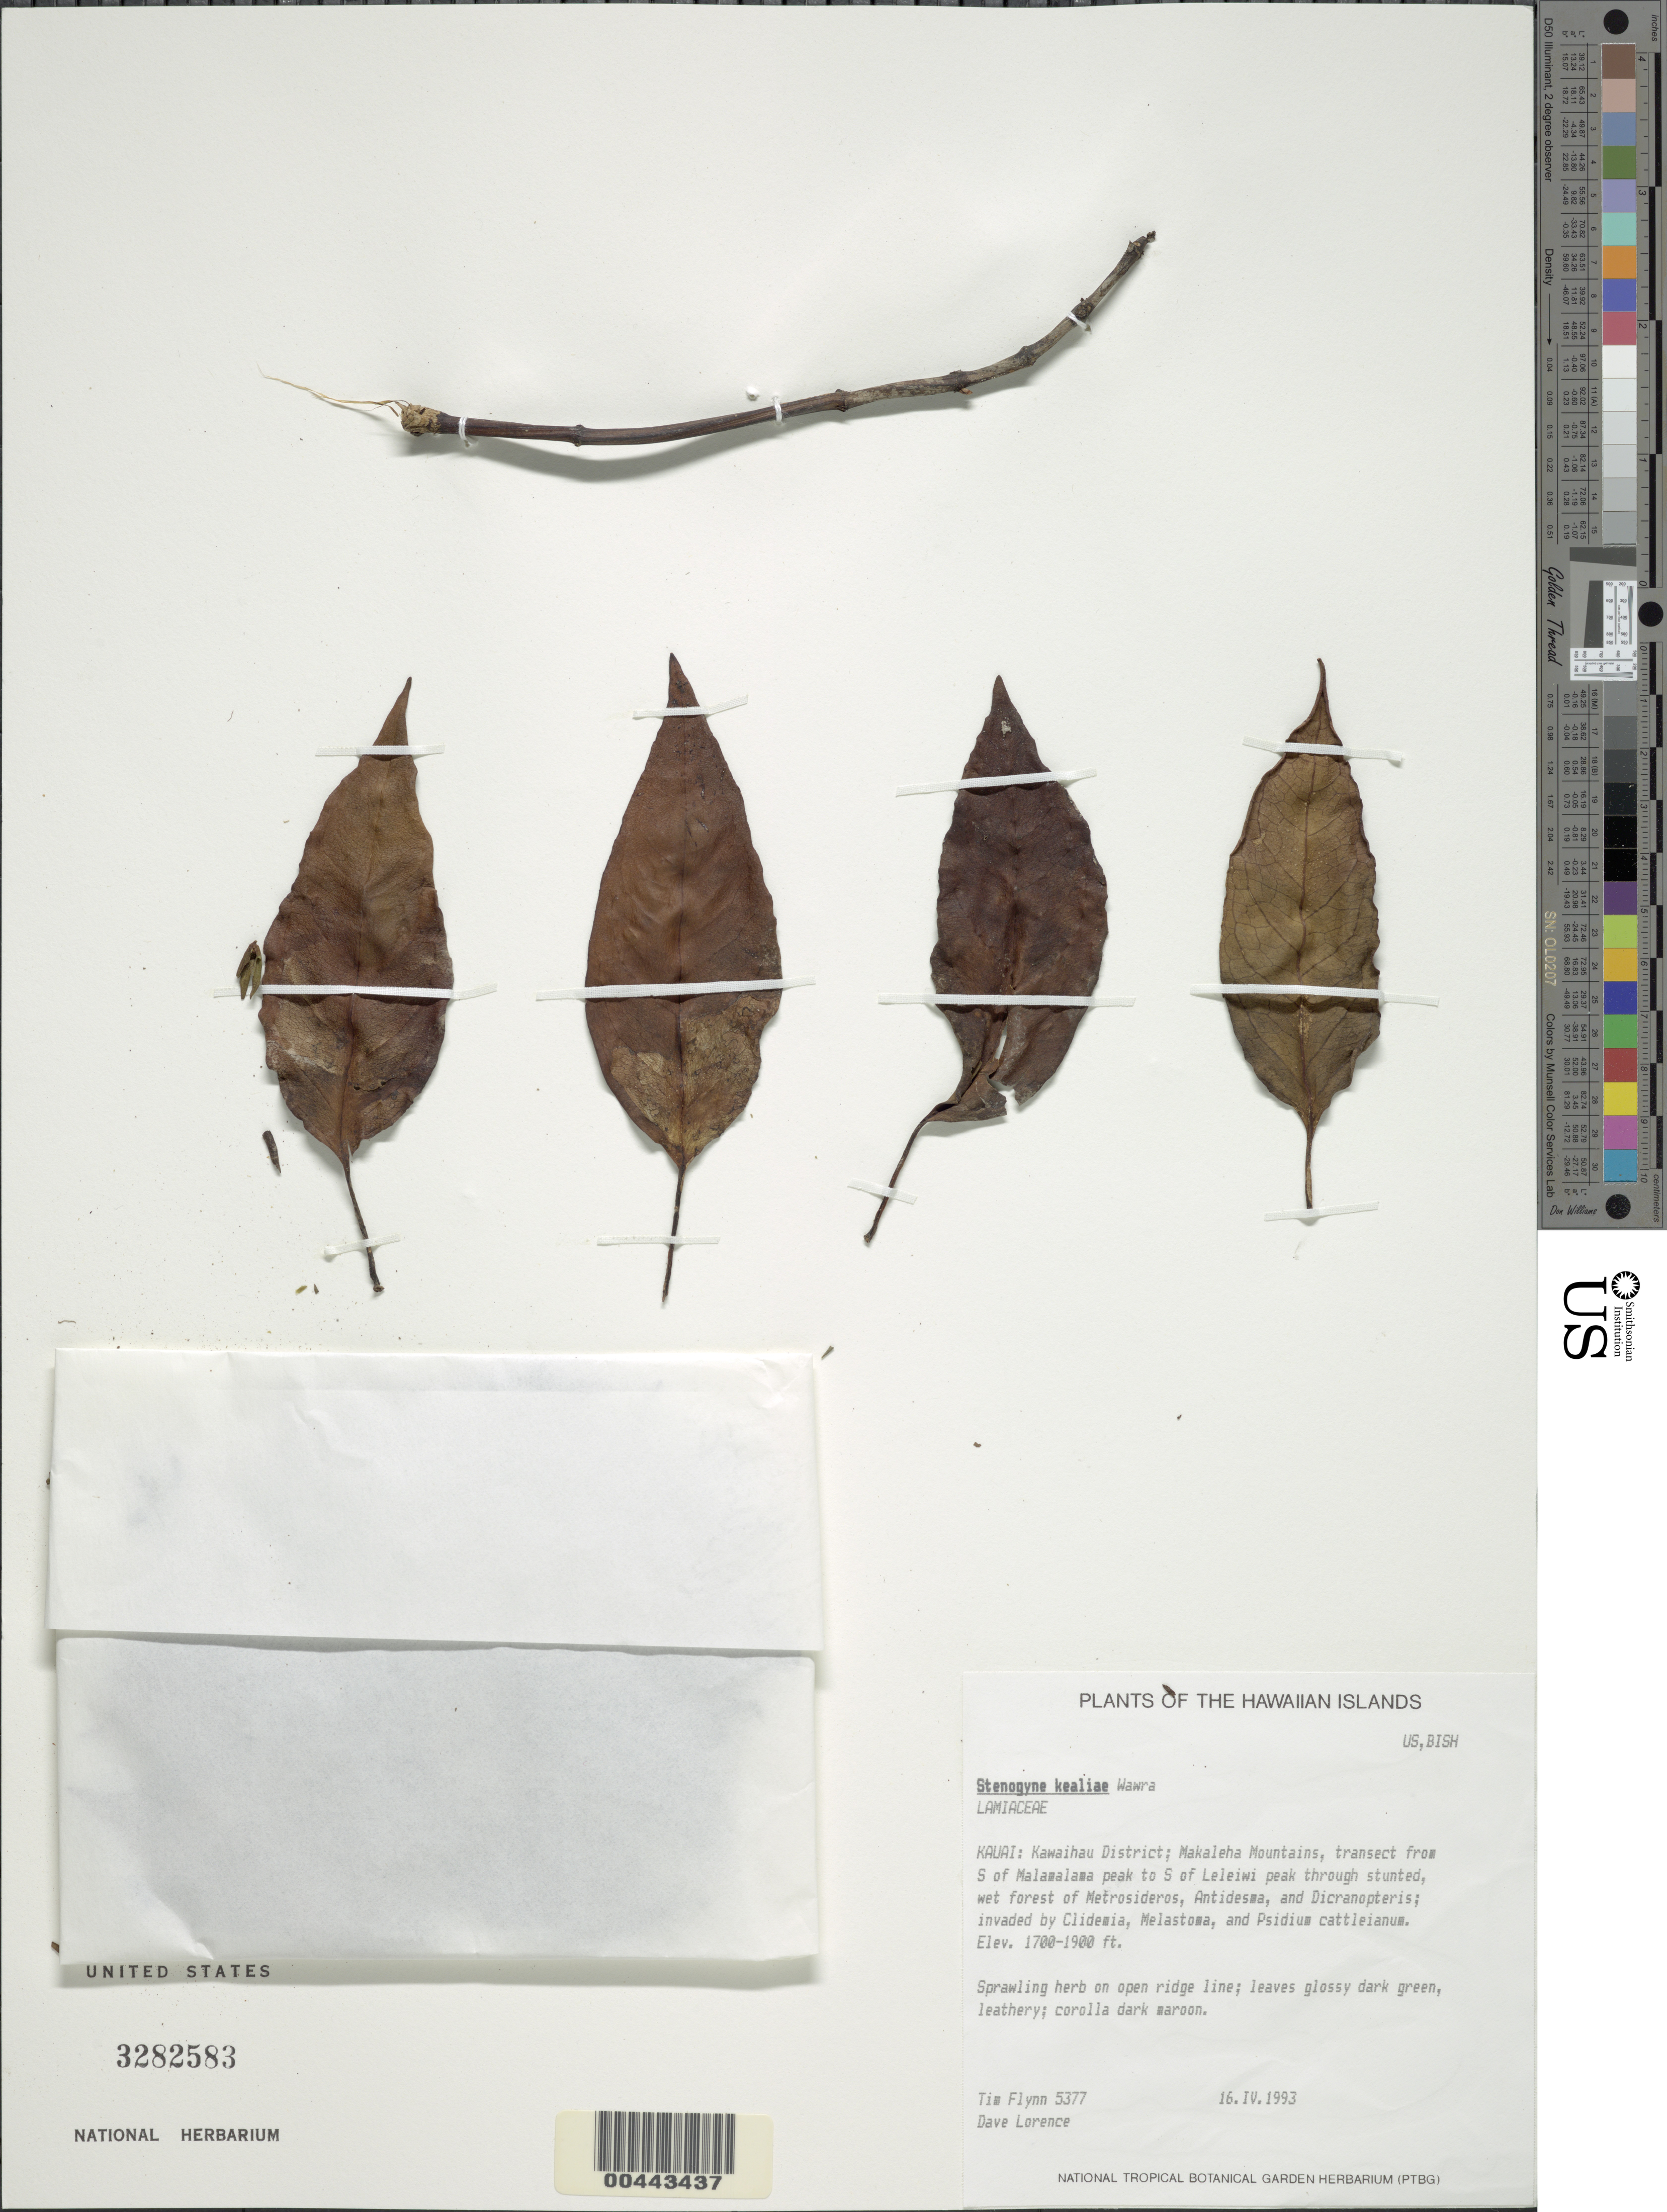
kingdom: Plantae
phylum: Tracheophyta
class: Magnoliopsida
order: Lamiales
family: Lamiaceae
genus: Stenogyne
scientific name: Stenogyne kealiae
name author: Wawra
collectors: T. W. Flynn & D. Lorence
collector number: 5377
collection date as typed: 16 Apr 1993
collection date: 1993-04-16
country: United States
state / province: Hawaii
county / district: Kauai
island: Kaua'i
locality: Kawaihau District, Makaleha Mountains, transect from S of Malamalama peak to S of Leleiwi peak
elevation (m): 518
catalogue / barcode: US 3282583